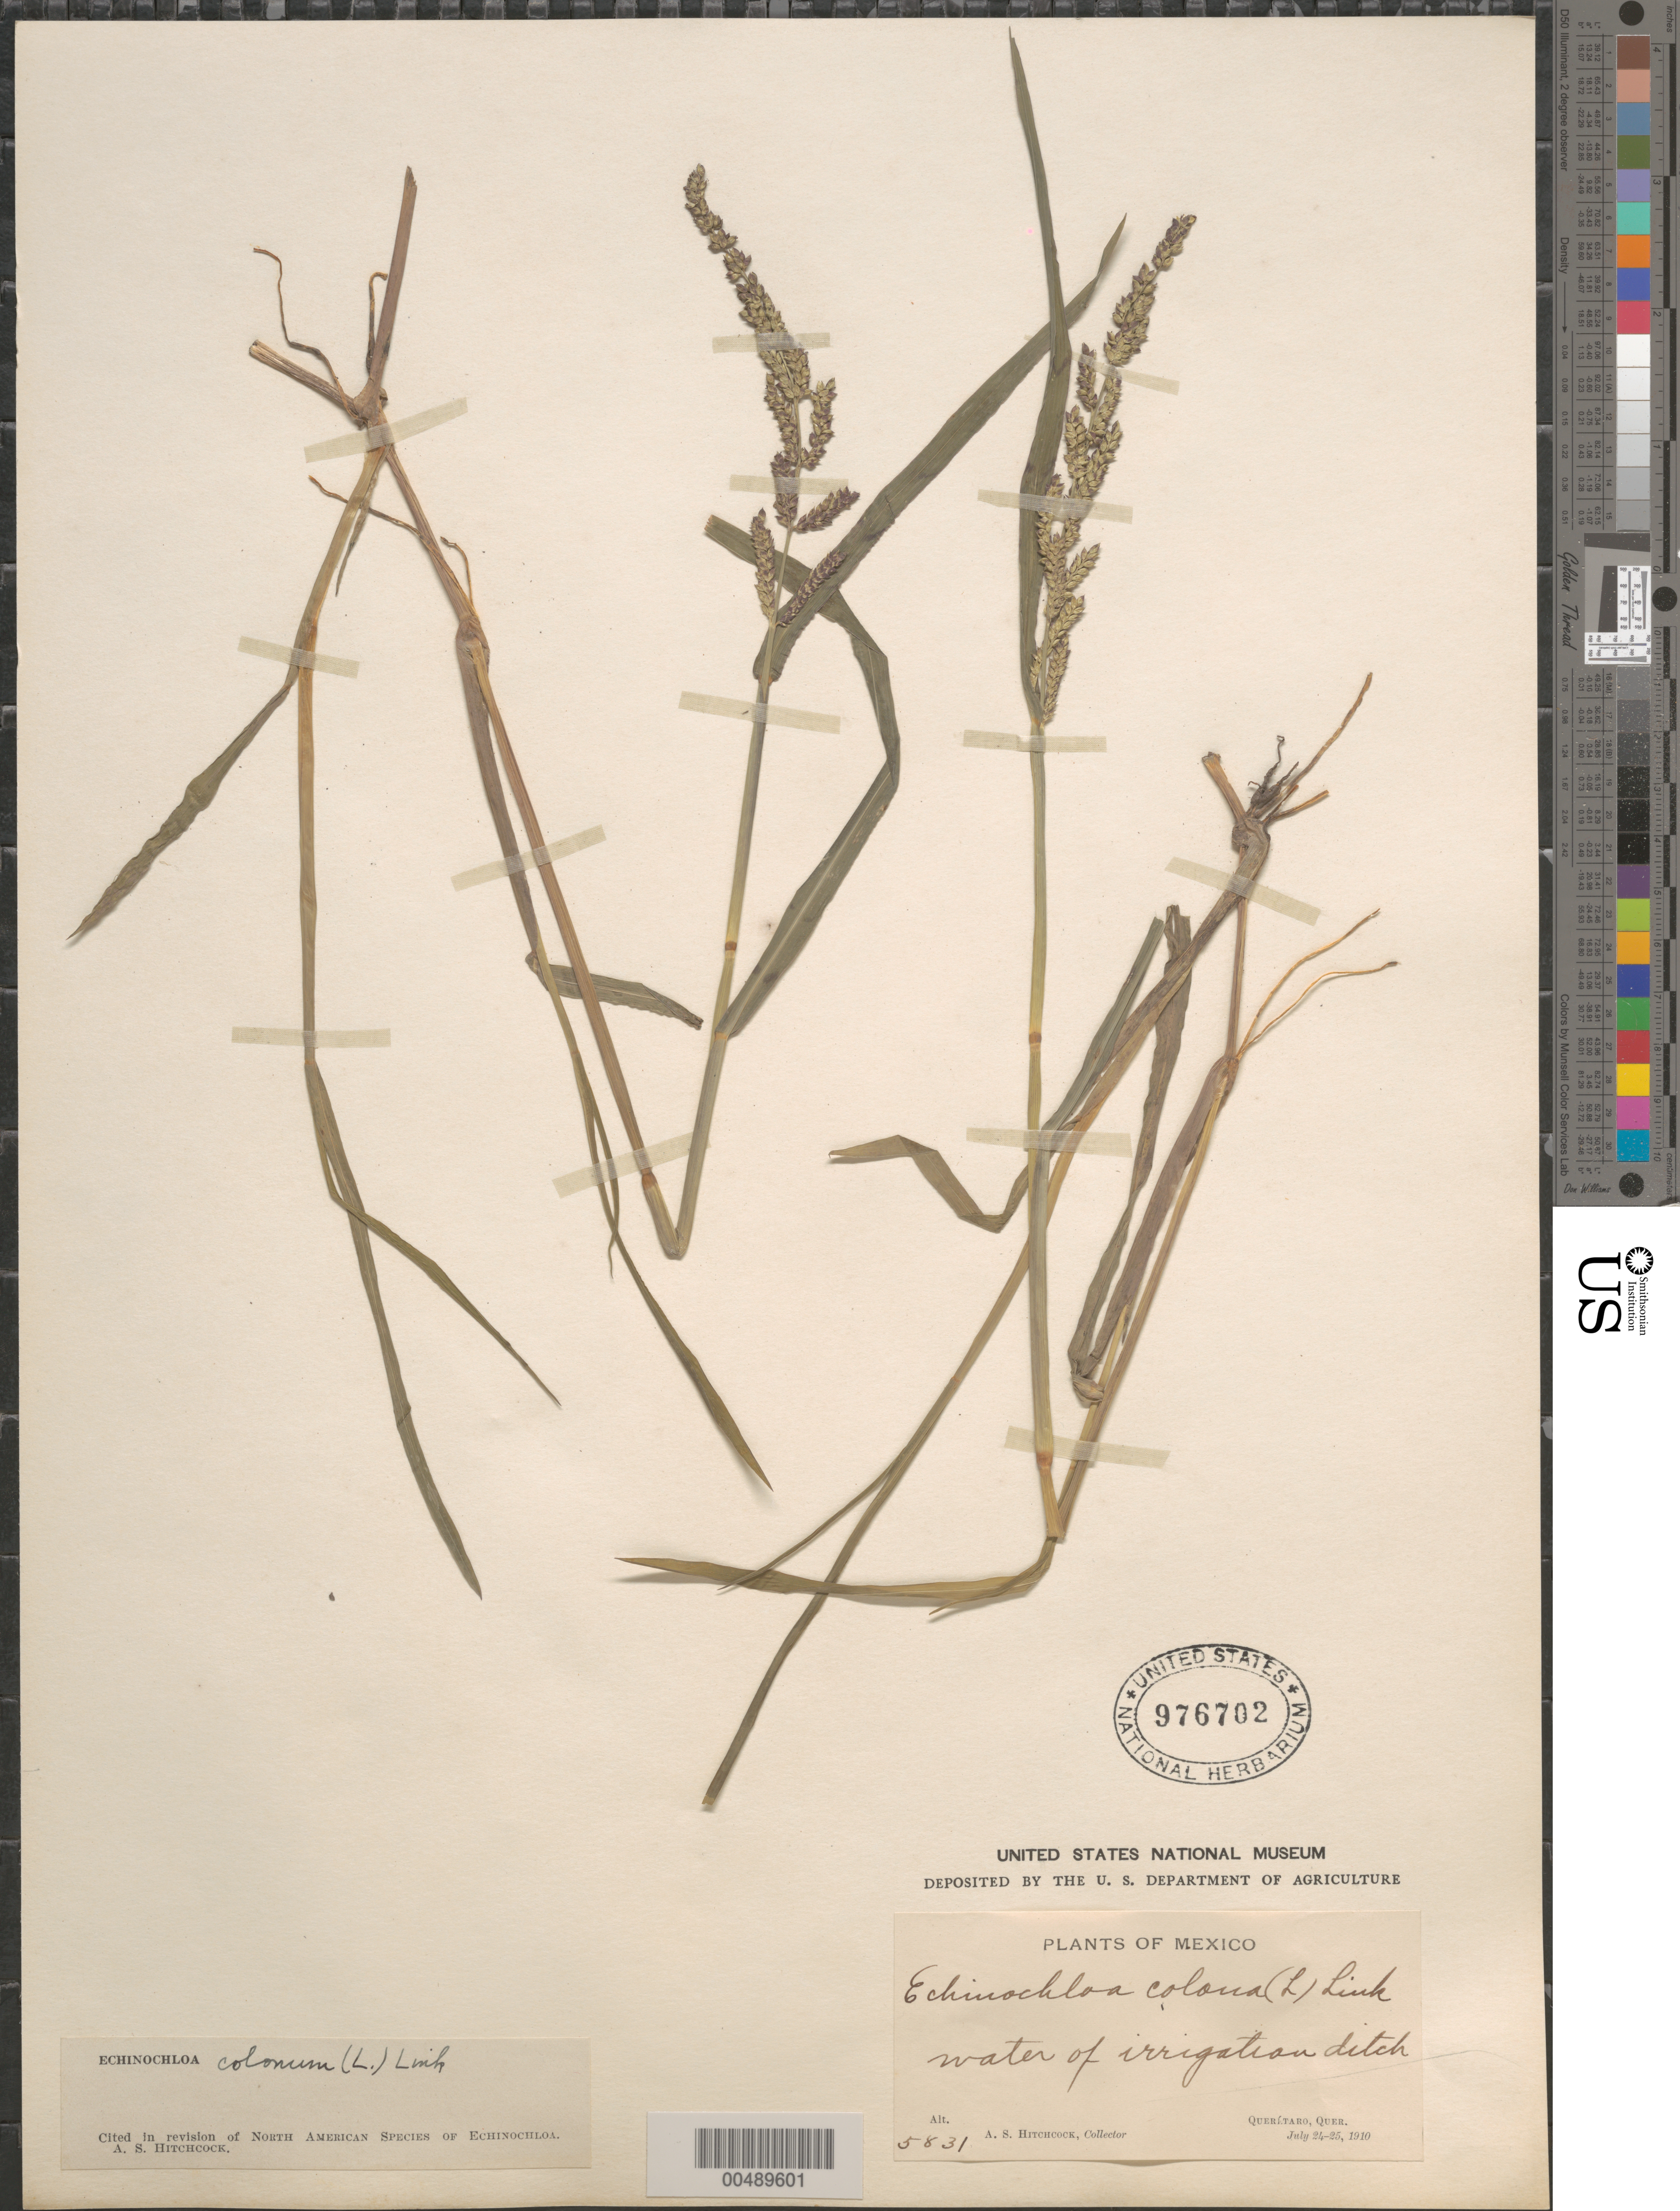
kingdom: Plantae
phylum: Tracheophyta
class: Liliopsida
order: Poales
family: Poaceae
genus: Echinochloa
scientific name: Echinochloa colona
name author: (L.) Link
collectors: A. S. Hitchcock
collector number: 5831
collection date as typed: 24 Jul 1910 to 25 Jul 1910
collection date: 1910-07-24/1910-07-25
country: Mexico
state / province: Querétaro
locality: Querétaro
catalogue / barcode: US 976702